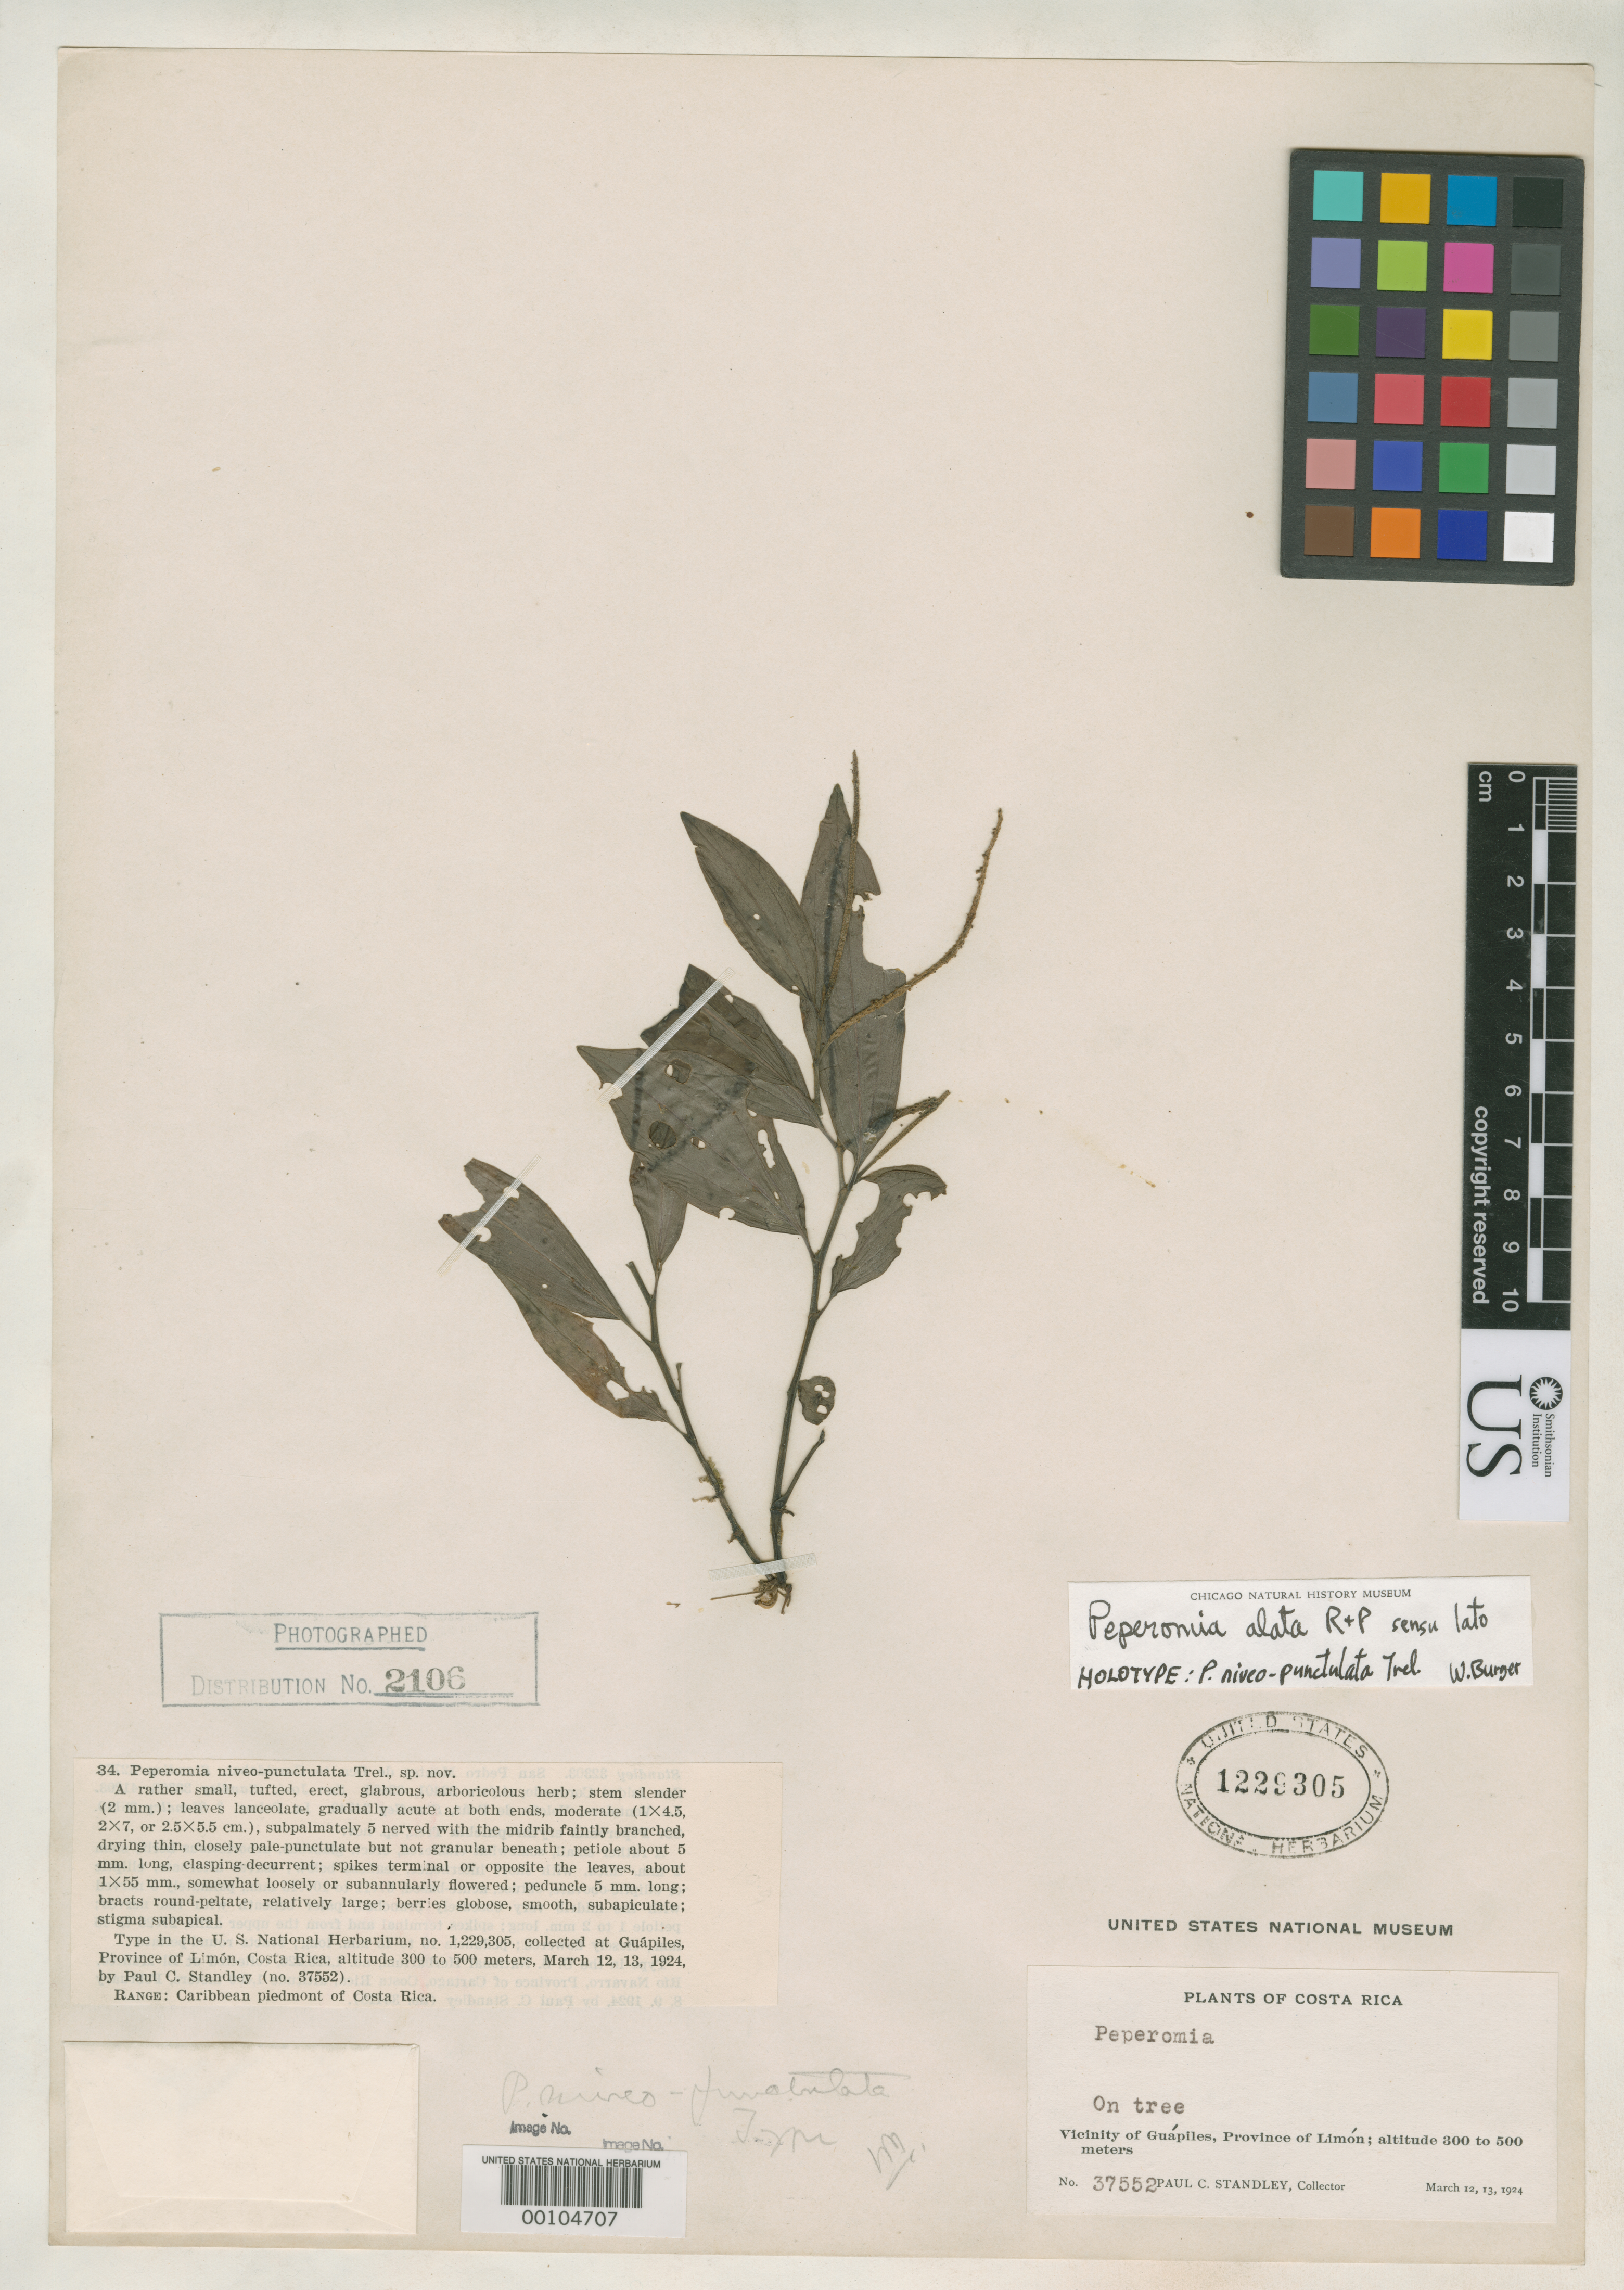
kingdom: Plantae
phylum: Tracheophyta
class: Magnoliopsida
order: Piperales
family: Piperaceae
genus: Peperomia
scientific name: Peperomia niveo-punctulata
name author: Trel.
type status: Holotype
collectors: P. C. Standley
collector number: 37552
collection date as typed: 12 Mar 1924 to 13 Mar 1924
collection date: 1924-03-12/1924-03-13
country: Costa Rica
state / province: Limón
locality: Vicinity of Guapiles.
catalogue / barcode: US 1229305